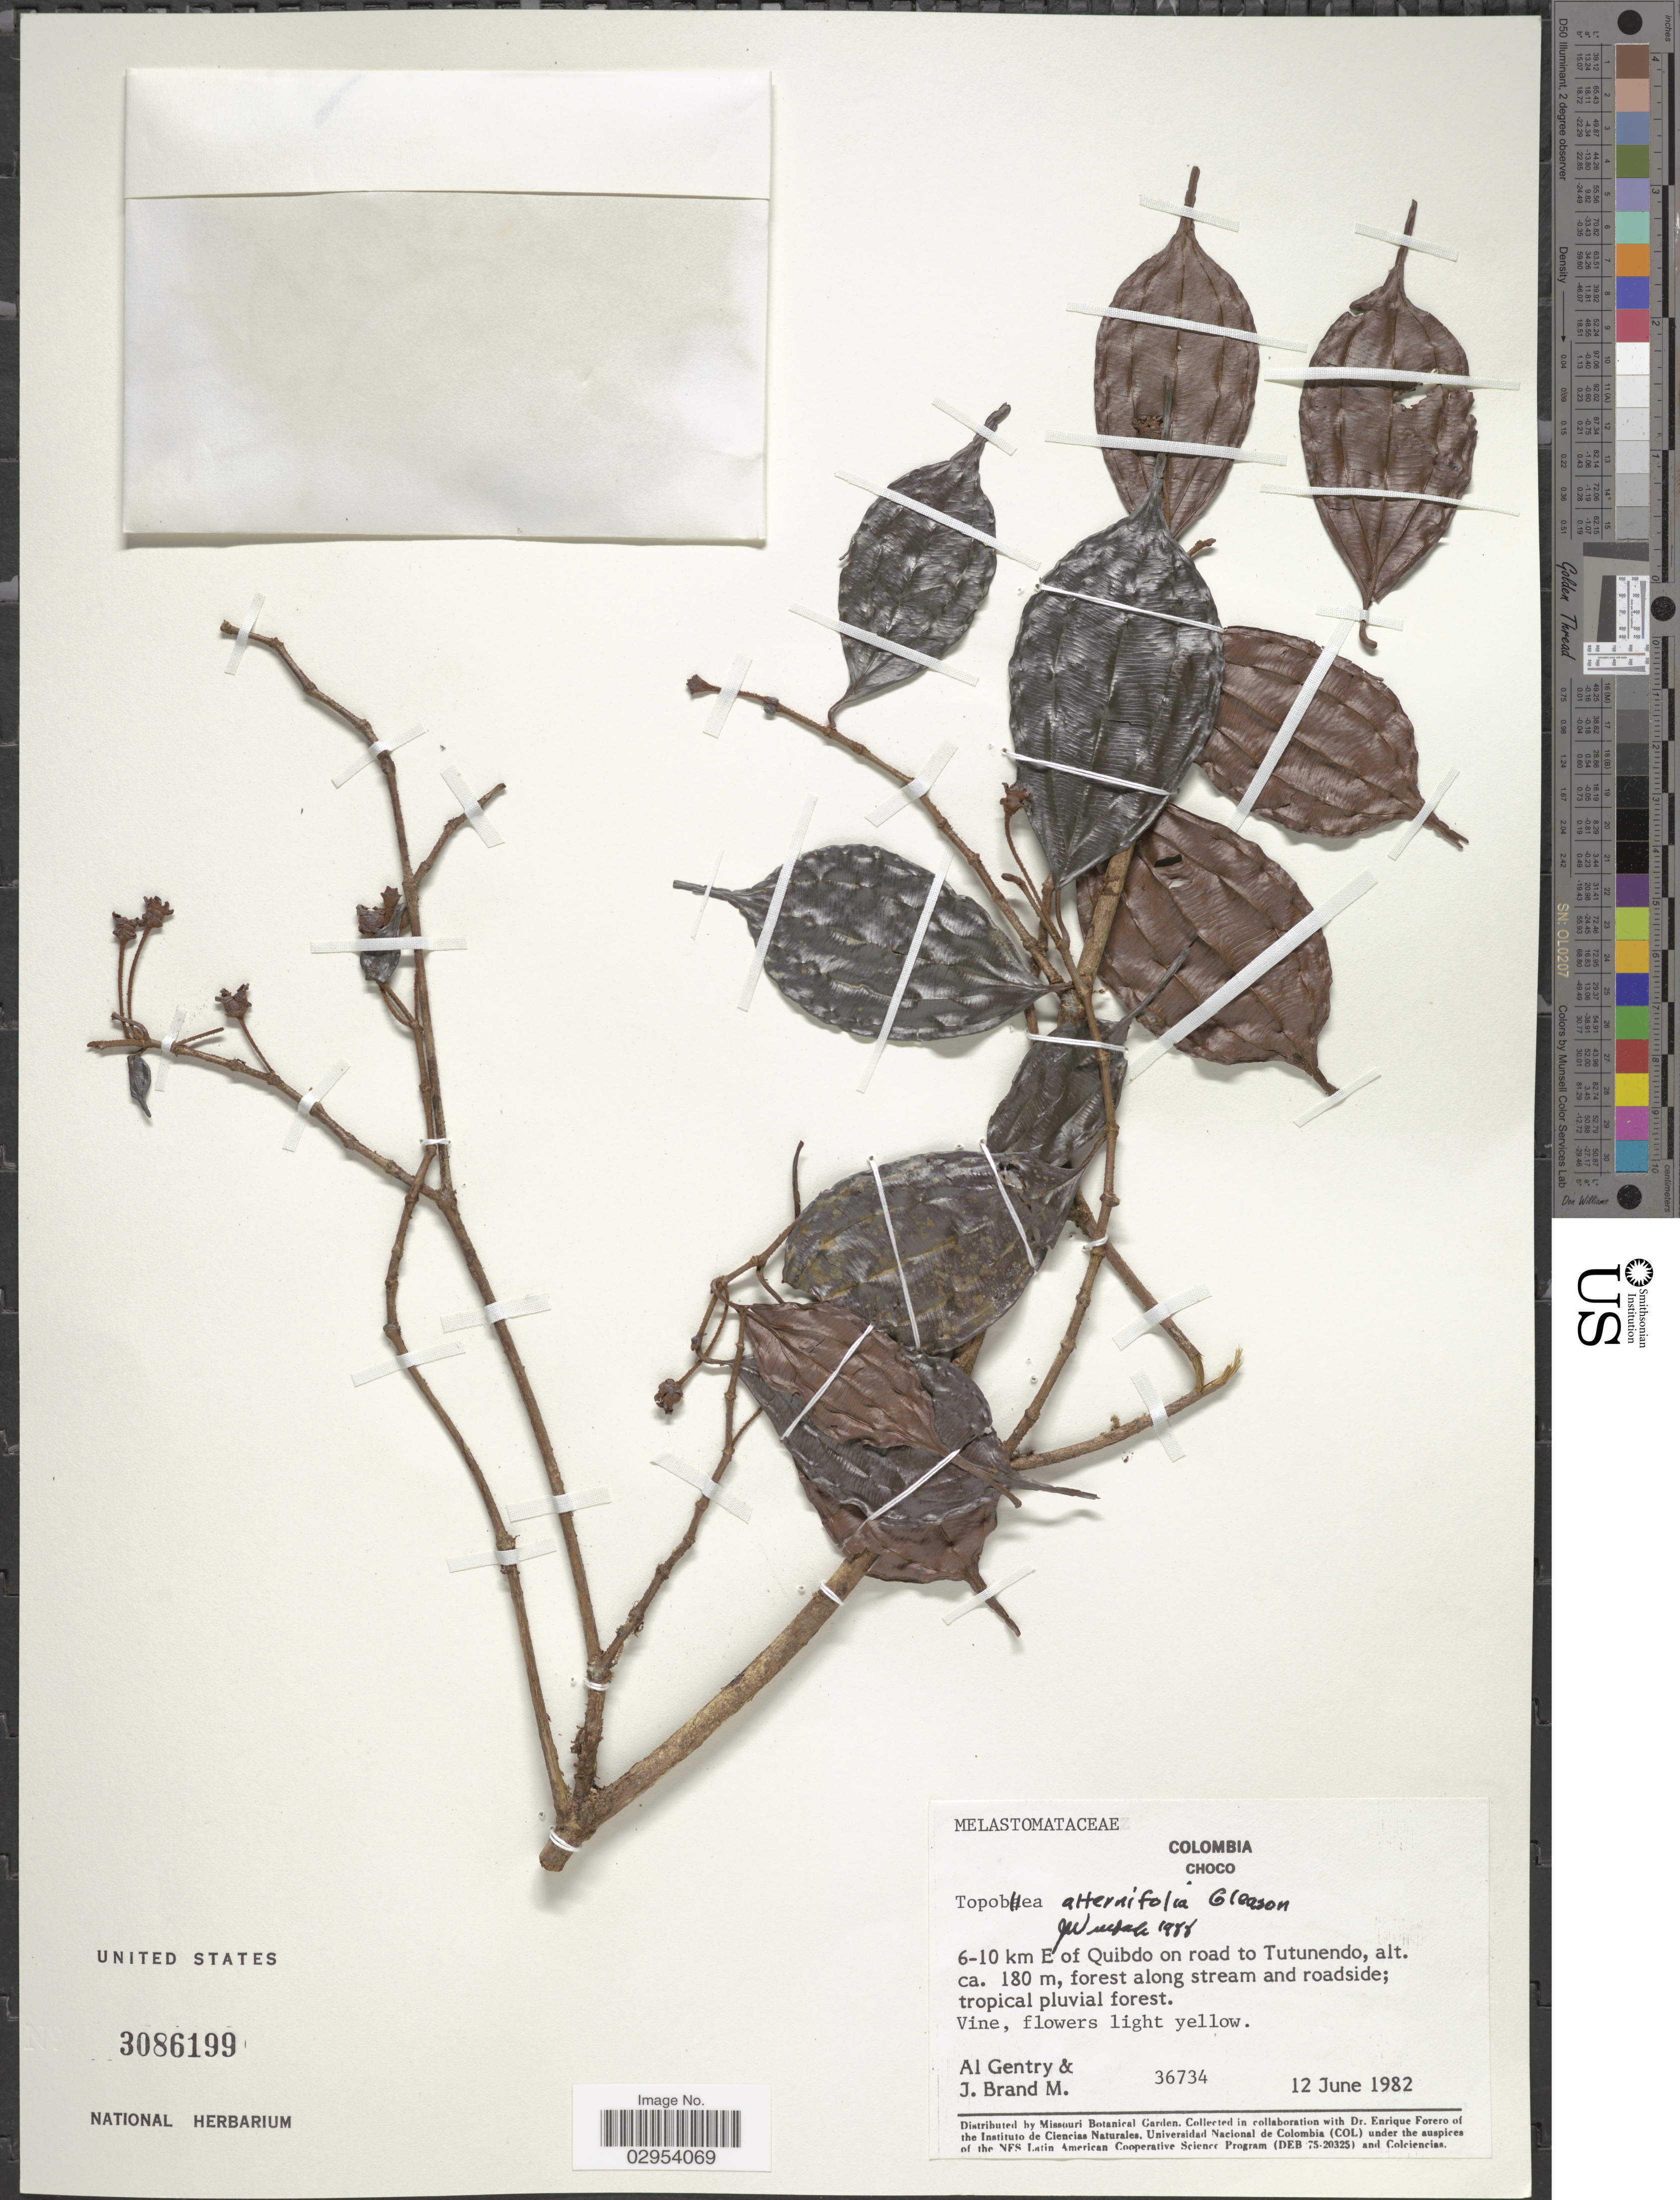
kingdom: Plantae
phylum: Tracheophyta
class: Magnoliopsida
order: Myrtales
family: Melastomataceae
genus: Topobea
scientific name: Topobea alternifolia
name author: Gleason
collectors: A. H. Gentry & J. Brand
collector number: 36734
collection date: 1982-06-12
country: Colombia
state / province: Chocó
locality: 6-10 km E of Quibdo on road to Tutunendo.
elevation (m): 180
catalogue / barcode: US 3086199